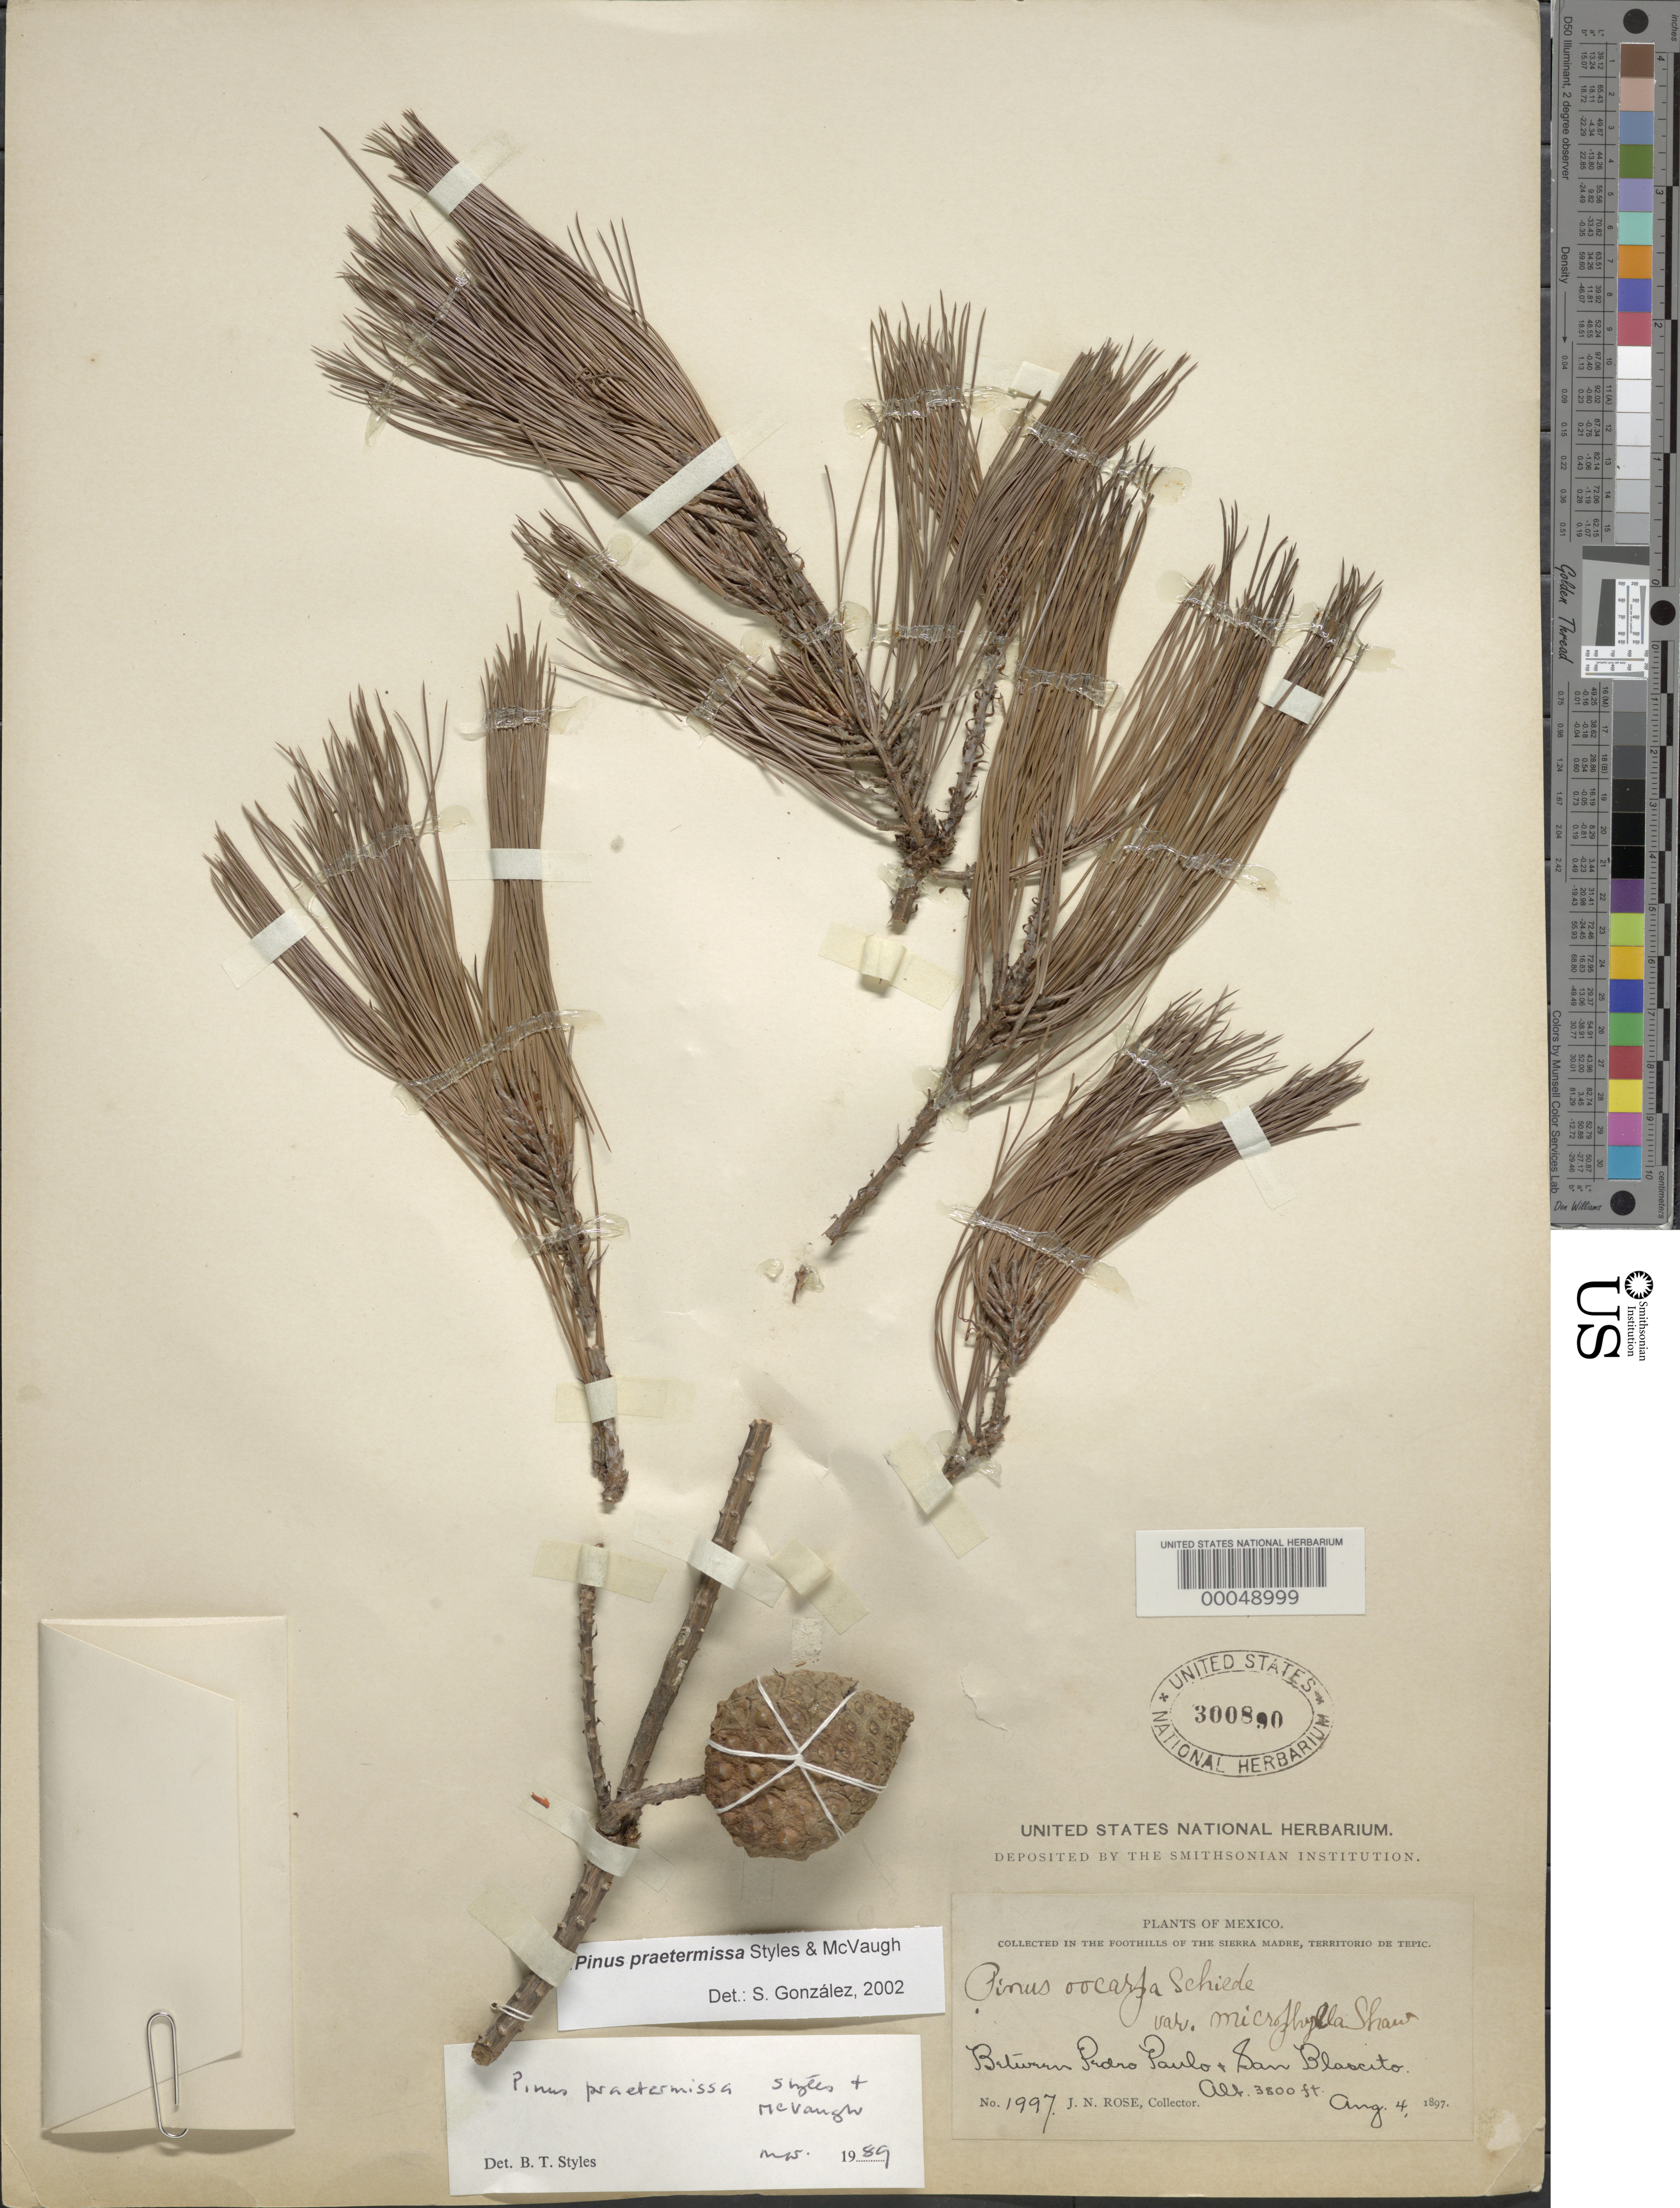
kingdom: Plantae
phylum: Tracheophyta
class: Pinopsida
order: Pinales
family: Pinaceae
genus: Pinus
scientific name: Pinus praetermissa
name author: Styles & McVaugh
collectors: J. N. Rose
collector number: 1997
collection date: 1897-08-04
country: Mexico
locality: Foothills of the Sierra Madre in Tepic. Between Pedro Paulo and San Blascito.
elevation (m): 1158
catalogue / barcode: US 300890